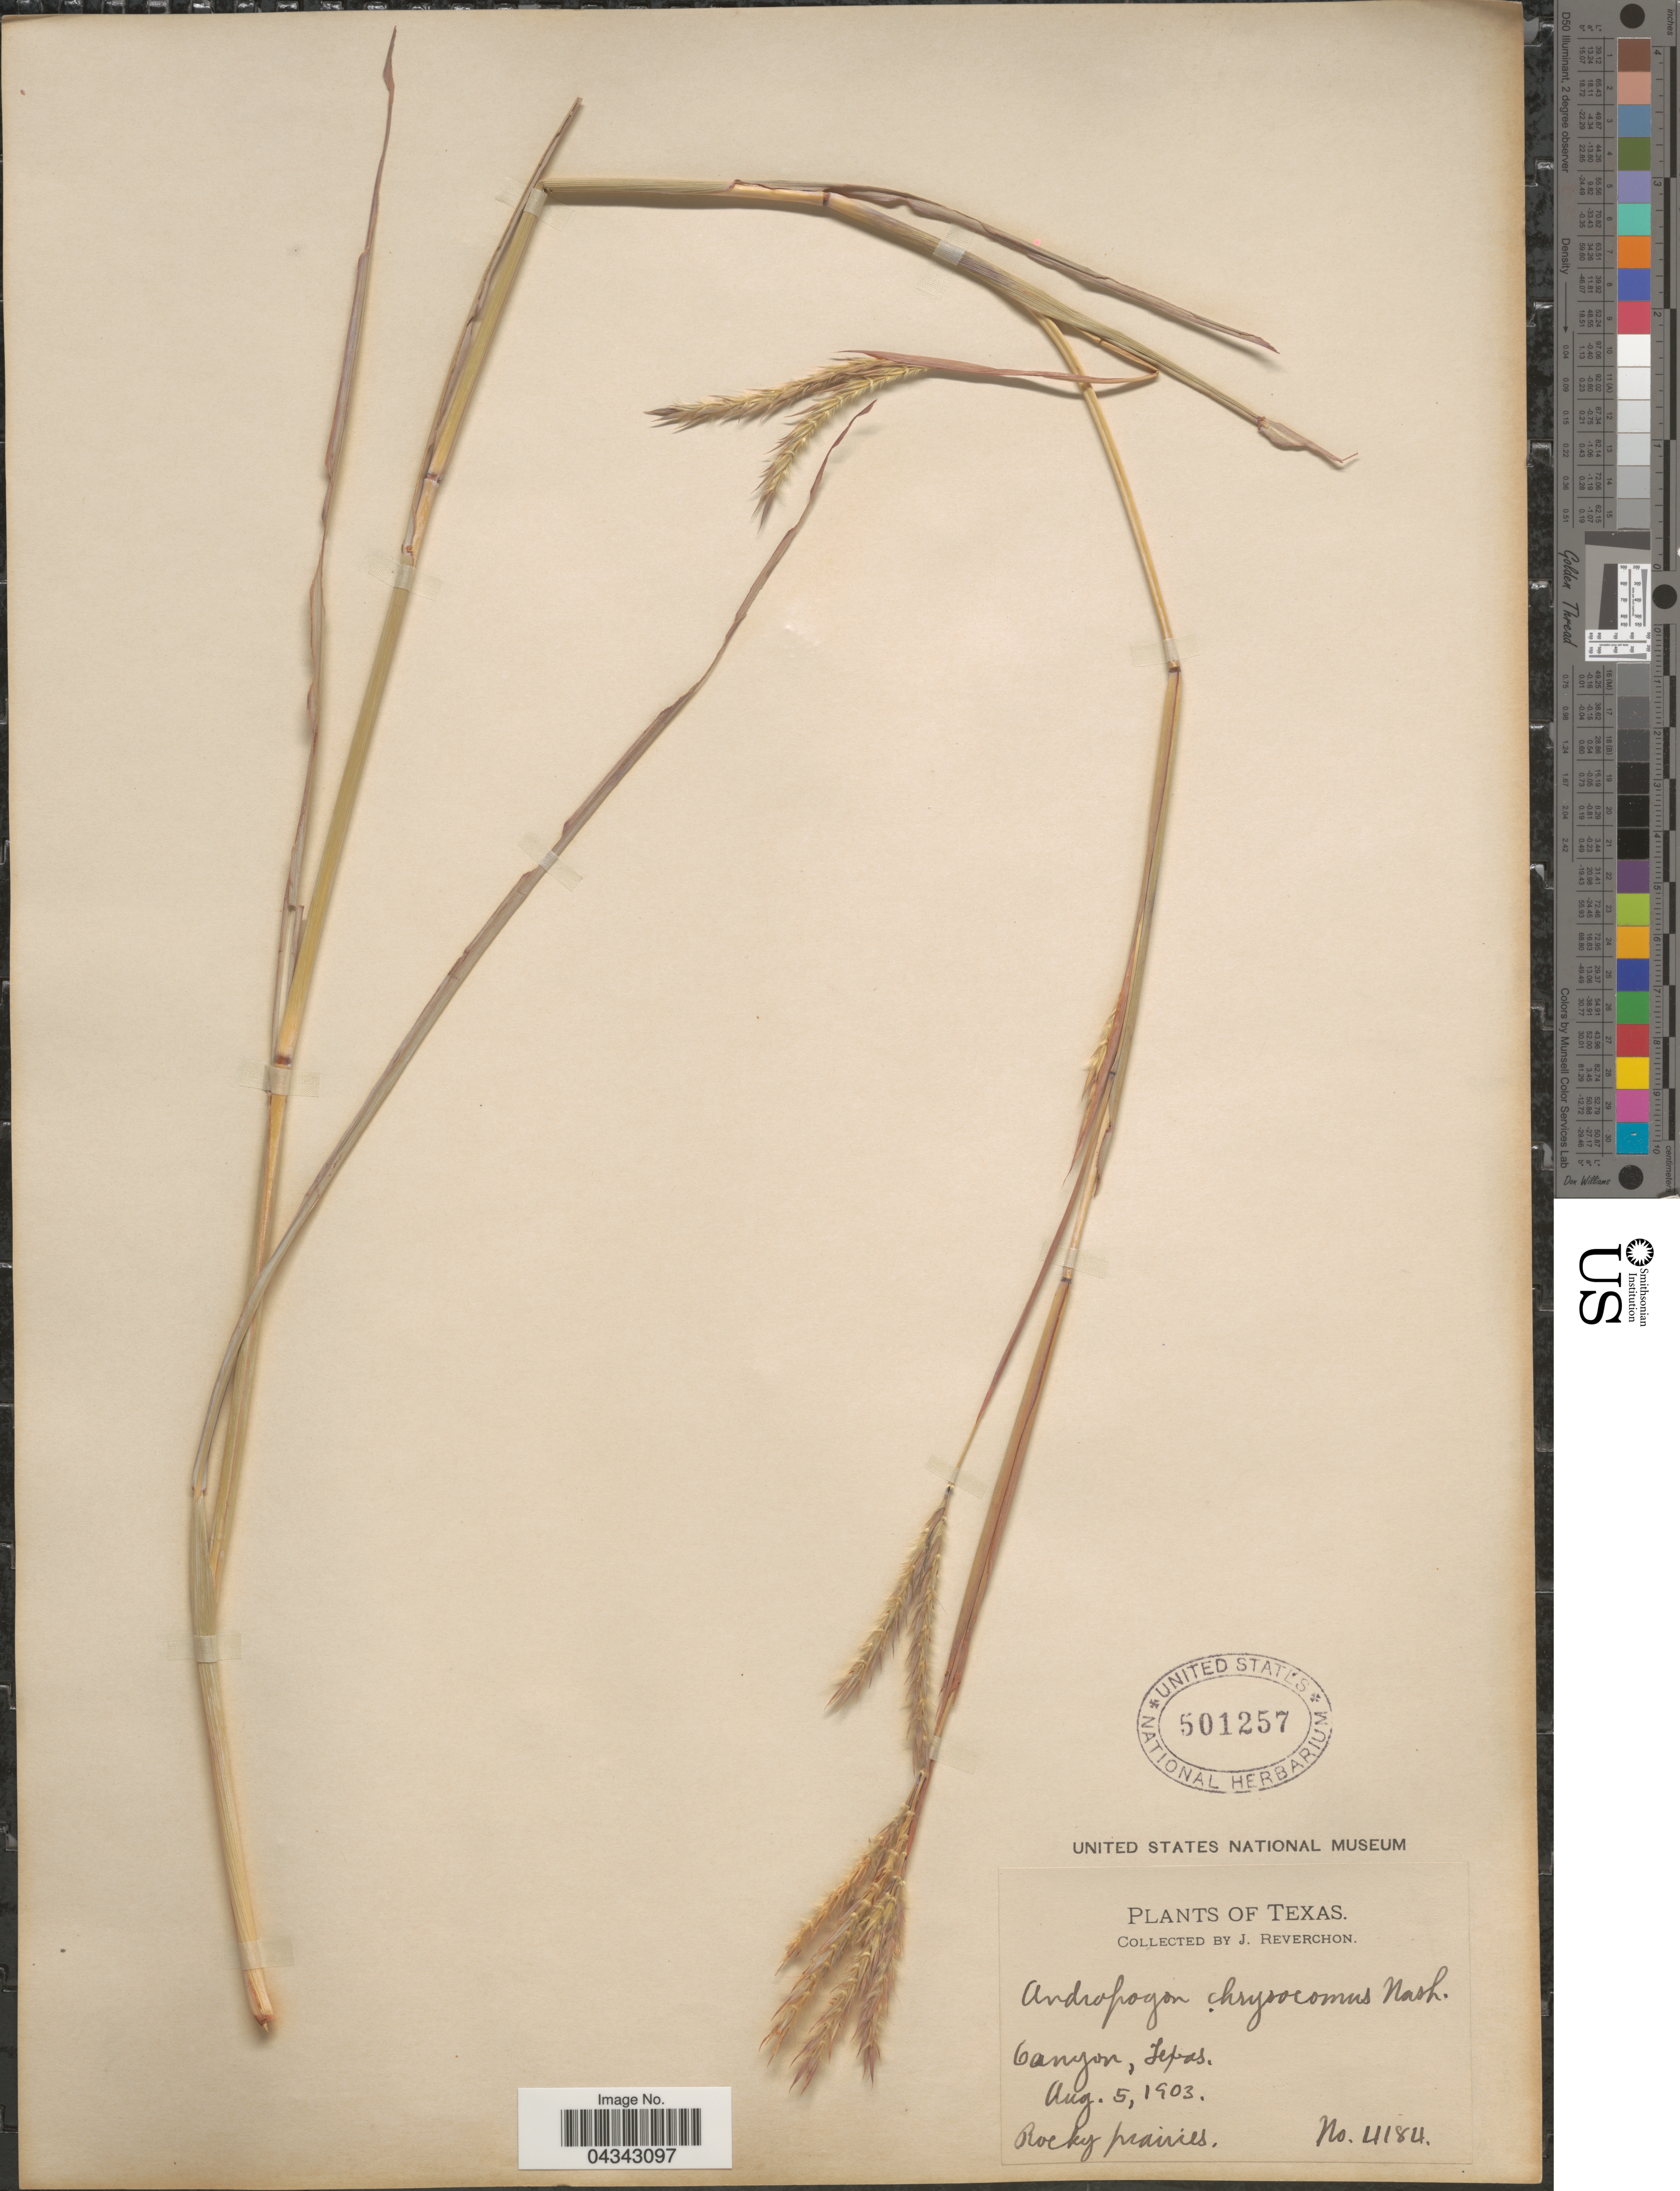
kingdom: Plantae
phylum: Tracheophyta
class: Liliopsida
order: Poales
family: Poaceae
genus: Andropogon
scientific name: Andropogon gerardii subsp. hallii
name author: (Hack.) Wipff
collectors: J. Reverchon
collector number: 4184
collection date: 1903-08-05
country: United States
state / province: Texas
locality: Canyon.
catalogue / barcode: US 501257